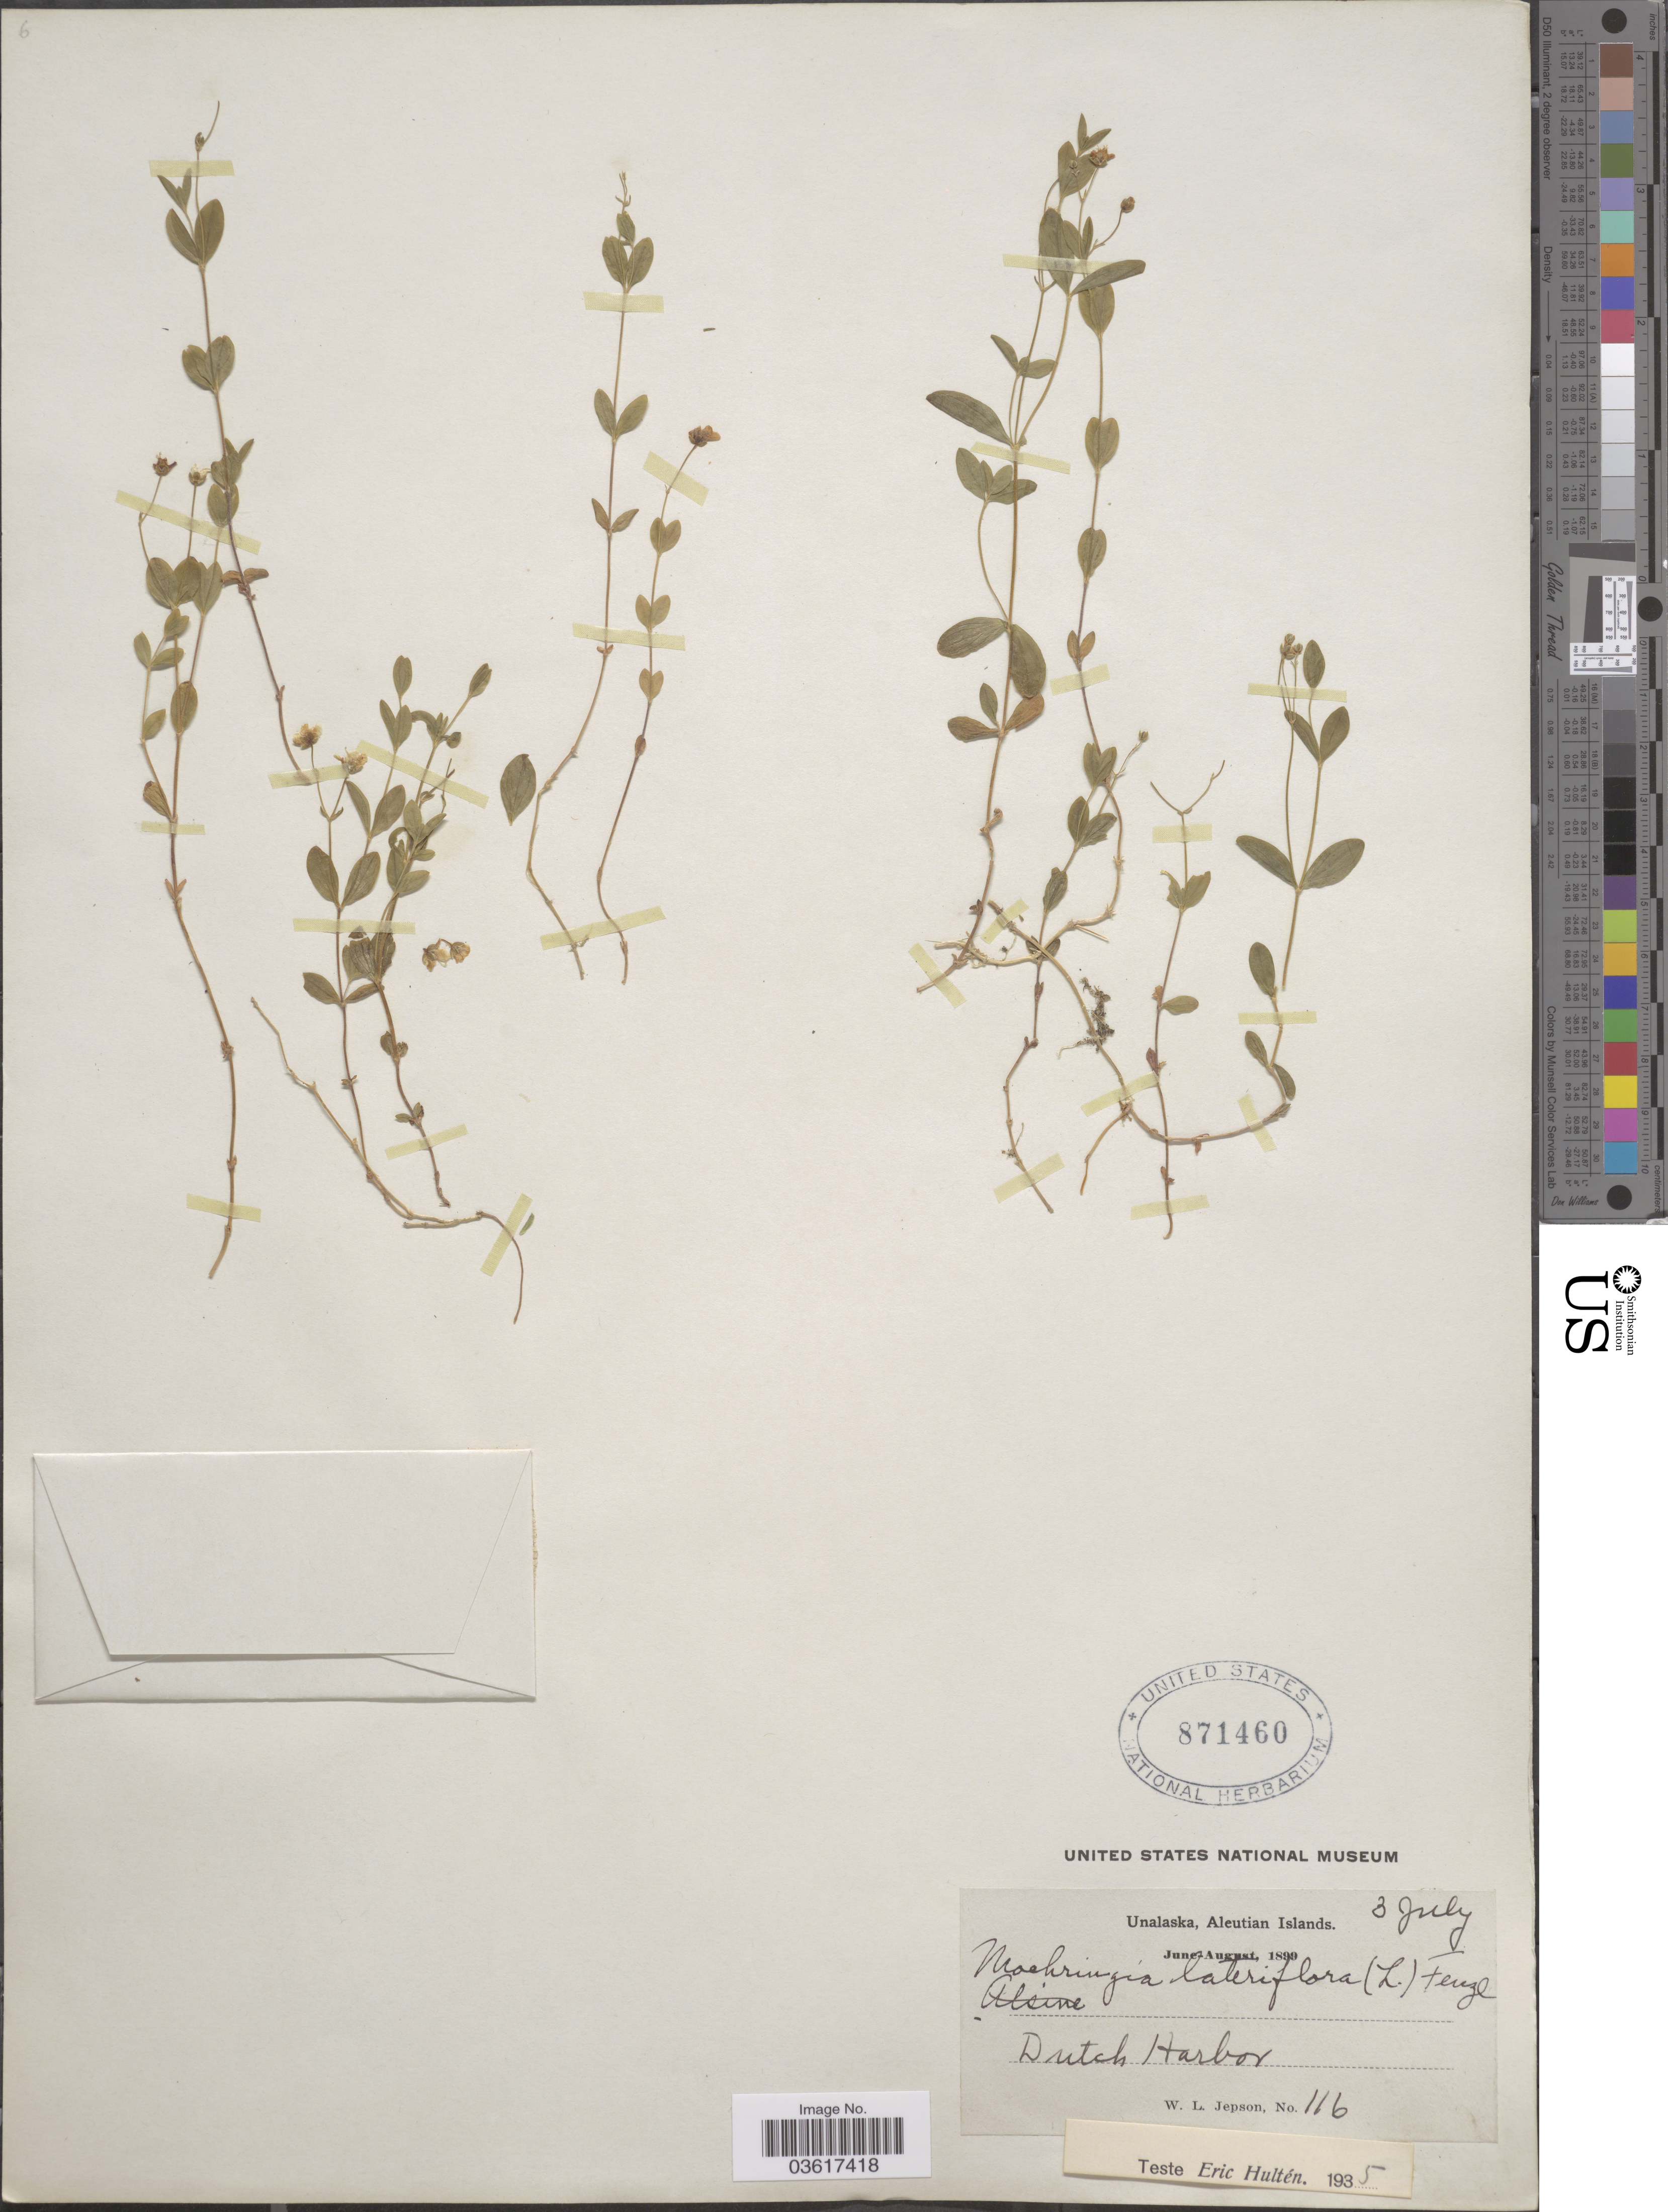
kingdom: Plantae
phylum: Tracheophyta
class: Magnoliopsida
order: Caryophyllales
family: Caryophyllaceae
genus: Moehringia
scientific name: Moehringia lateriflora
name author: (L.) Fenzl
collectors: W. L. Jepson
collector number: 116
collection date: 1899-07-03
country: United States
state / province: Alaska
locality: Unalaska, Aleutian Islands. Dutch Harbor.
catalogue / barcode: US 871460